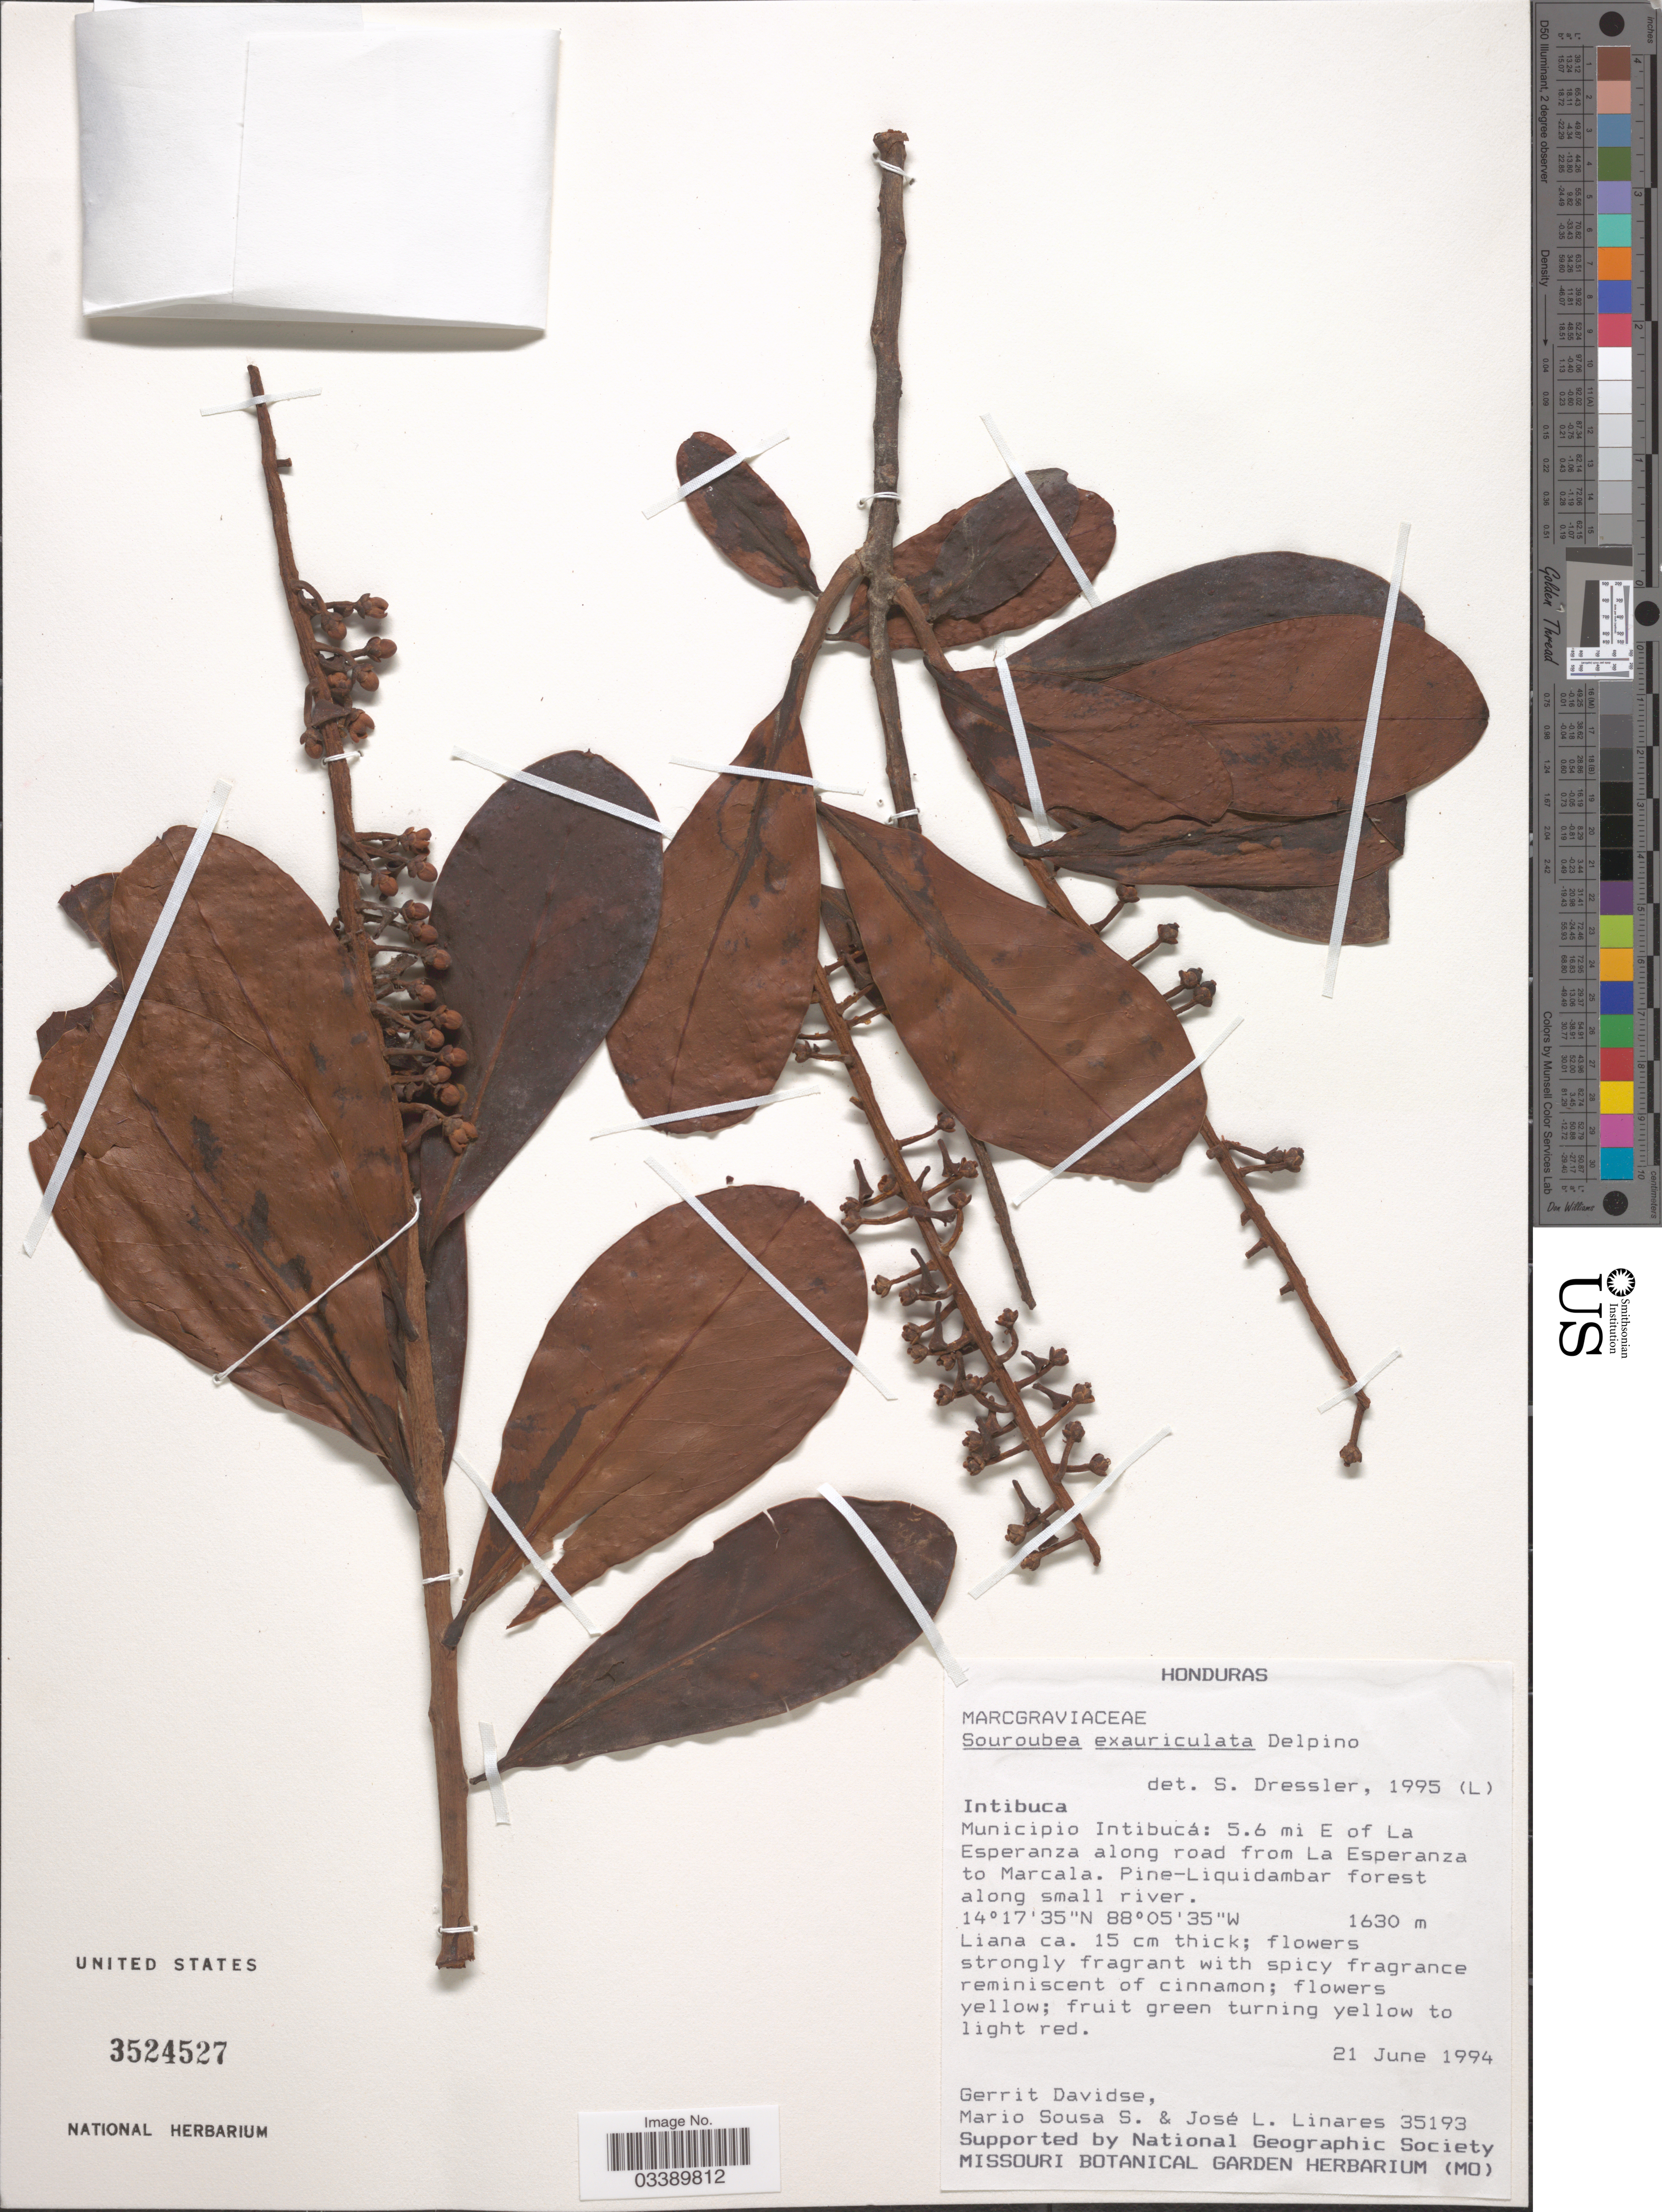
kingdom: Plantae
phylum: Tracheophyta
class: Magnoliopsida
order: Ericales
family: Marcgraviaceae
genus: Souroubea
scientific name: Souroubea exauriculata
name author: Delpino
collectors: G. Davidse, M. Sousa S. & J. Linares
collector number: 35193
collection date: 1994-06-21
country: Honduras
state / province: Intibuca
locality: Municipio Intibucá: 5.6 mi E of La Esperanza along road from La Esperanza to Marcalla. Pine-Liquidambar forest along small river.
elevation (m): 1630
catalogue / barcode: US 3524527